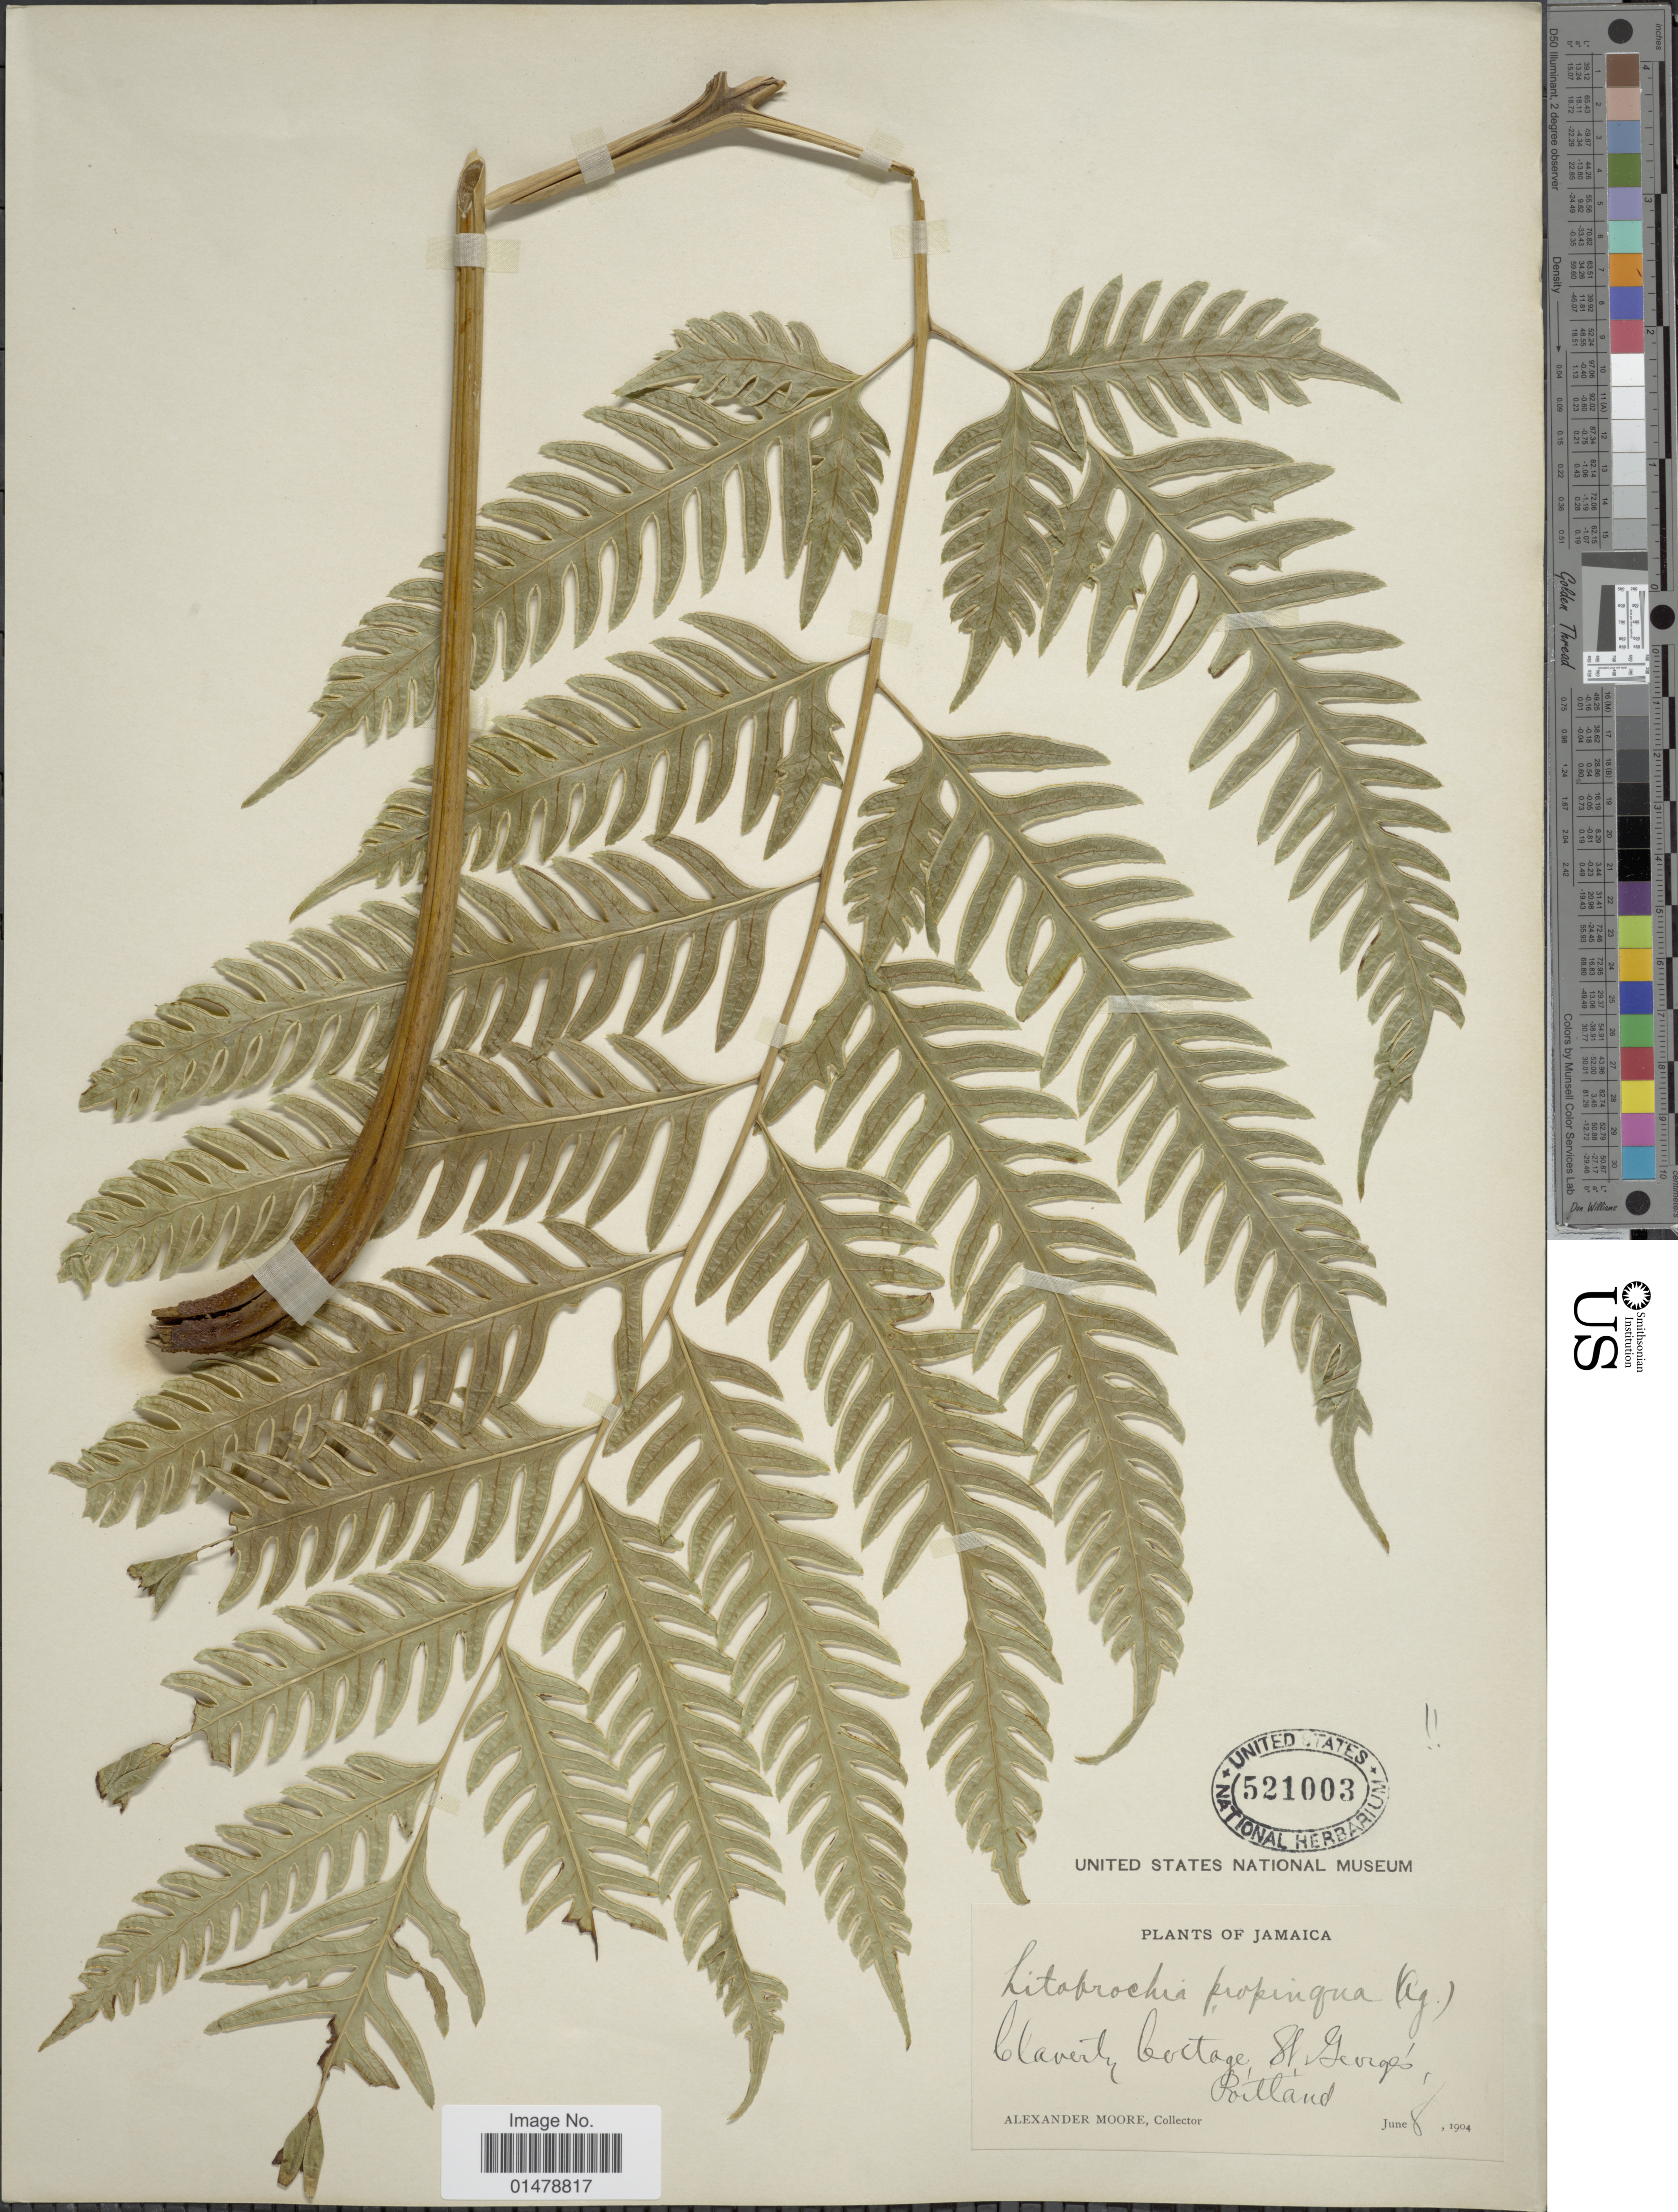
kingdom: Plantae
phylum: Tracheophyta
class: Polypodiopsida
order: Polypodiales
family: Pteridaceae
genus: Pteris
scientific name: Pteris propinqua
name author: J. Agardh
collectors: A. Moore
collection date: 1904-06-08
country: Jamaica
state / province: Portland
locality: Claverty Cottage, St. George's.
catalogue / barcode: US 521003